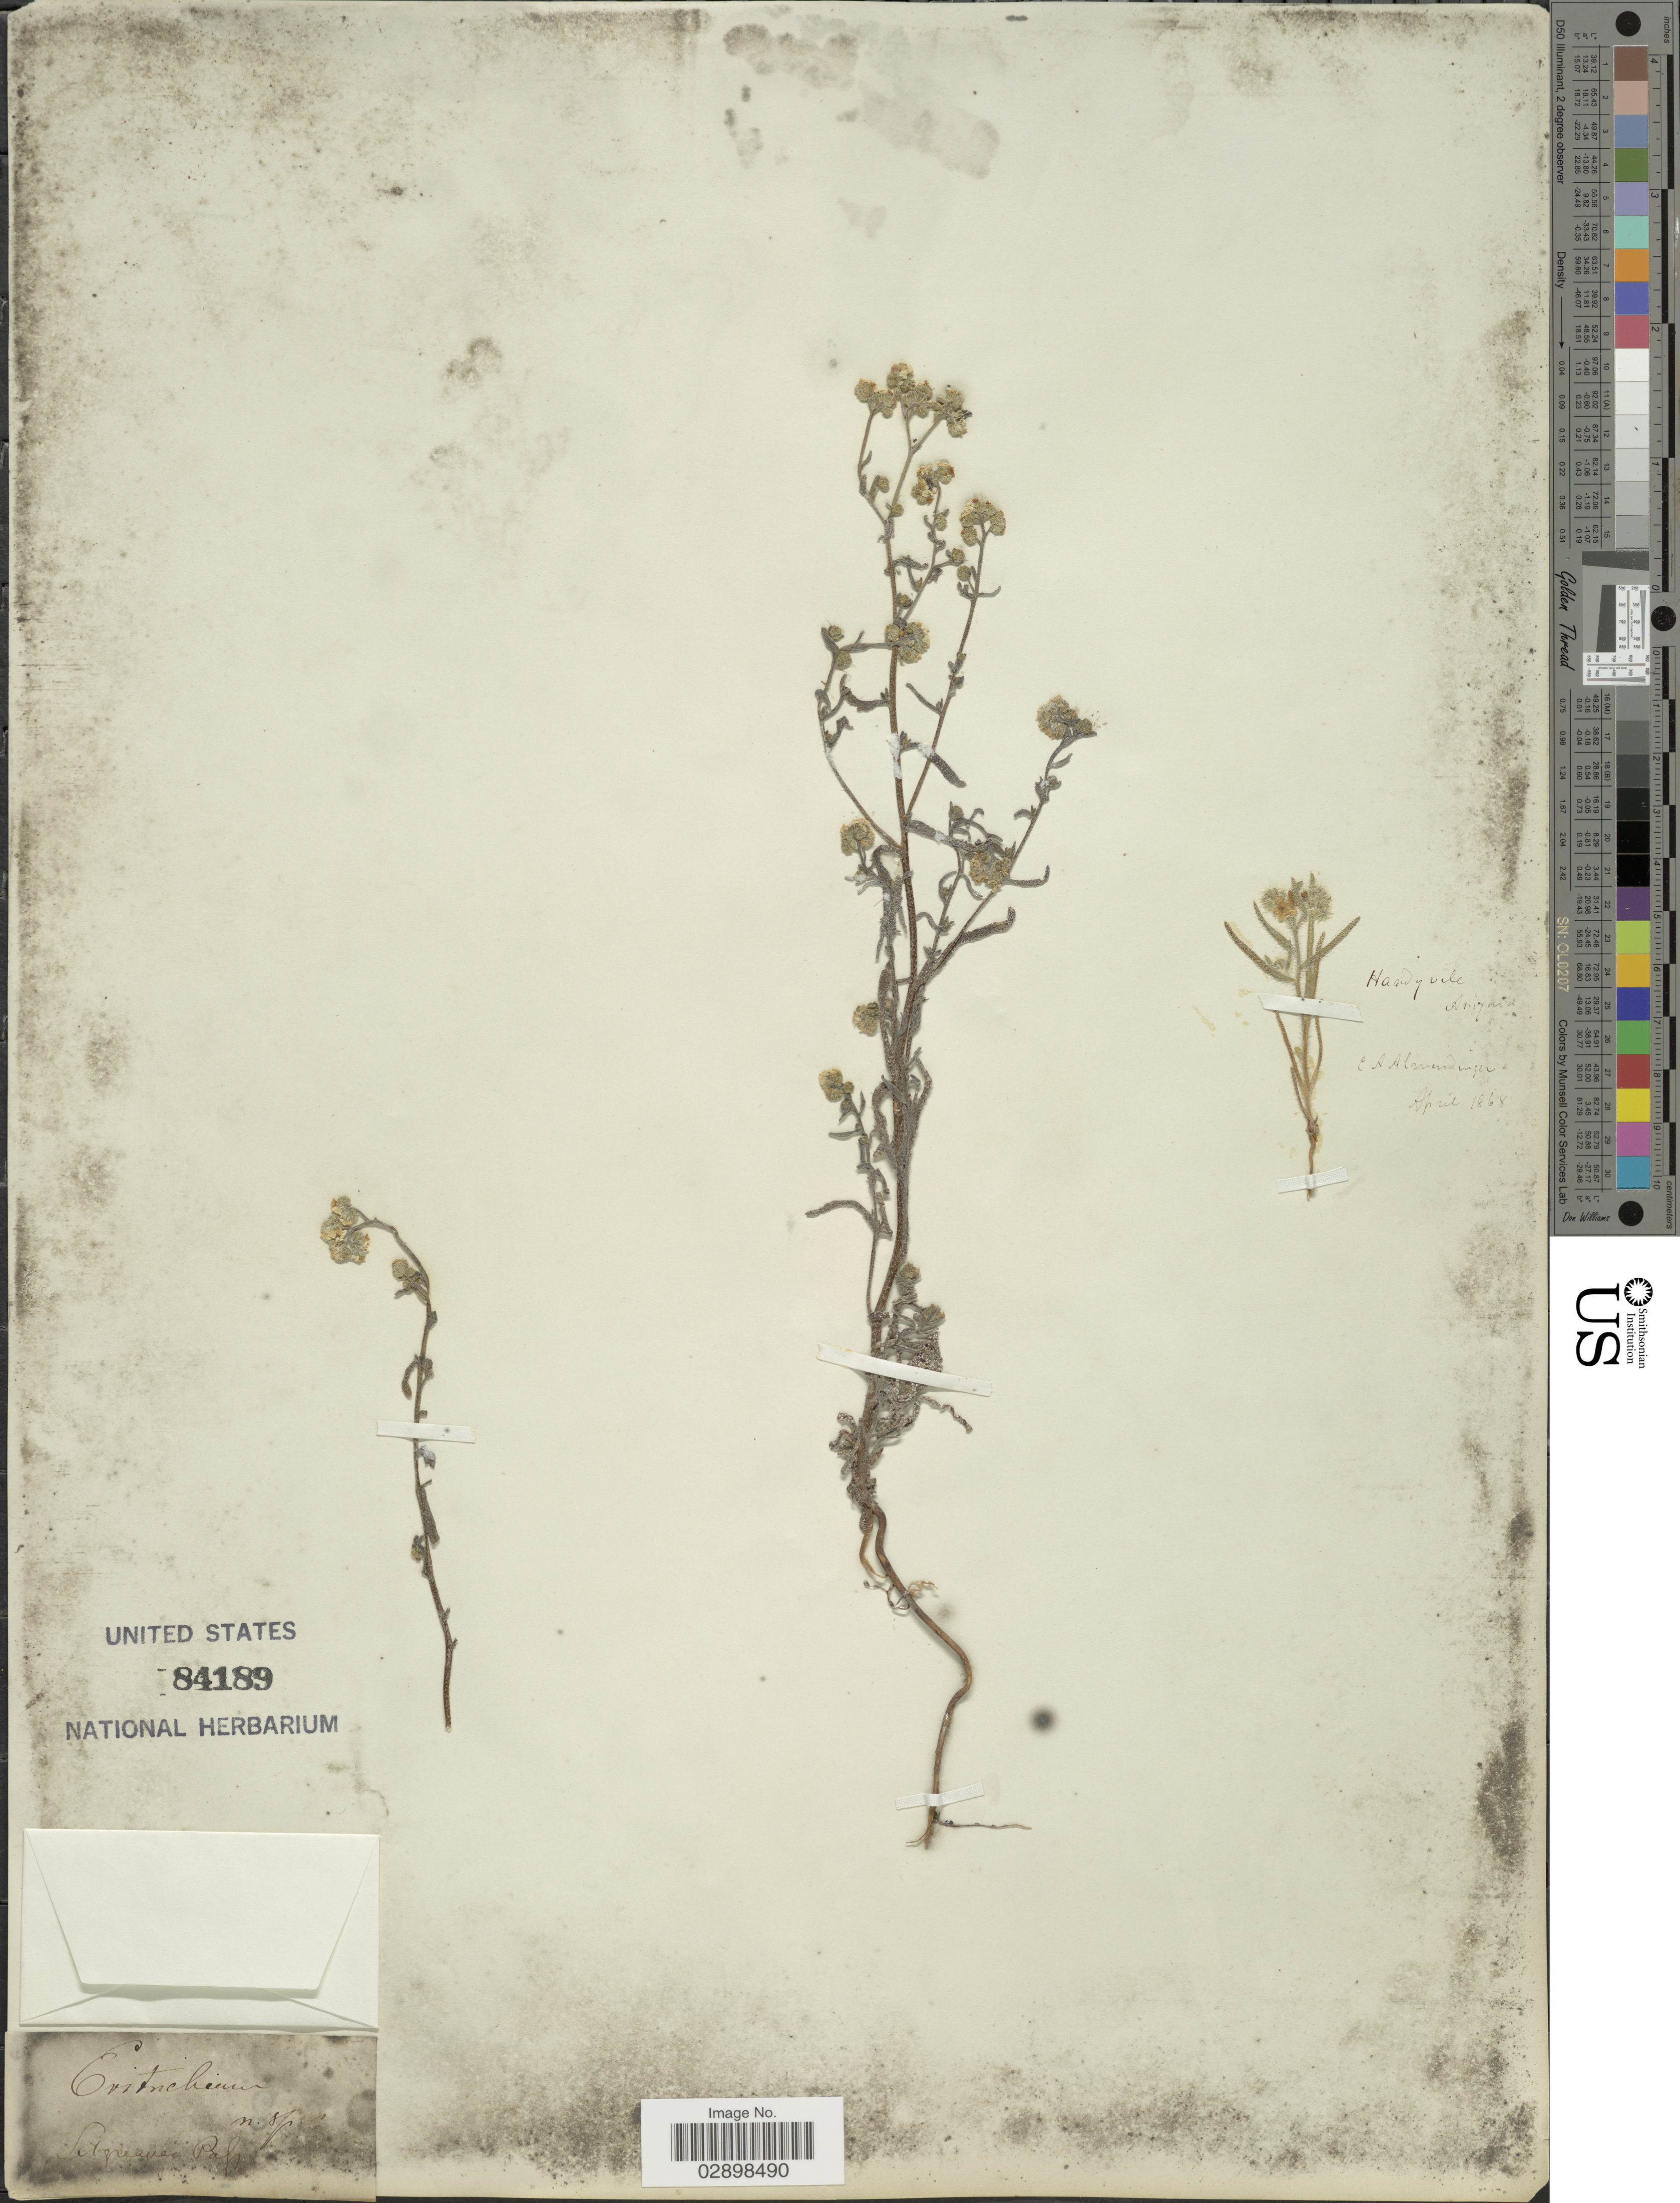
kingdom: Plantae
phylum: Tracheophyta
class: Magnoliopsida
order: Boraginales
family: Boraginaceae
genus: Cryptantha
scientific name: Cryptantha sp.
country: United States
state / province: Arizona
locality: Sitgreaves Pass.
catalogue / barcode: US 84189